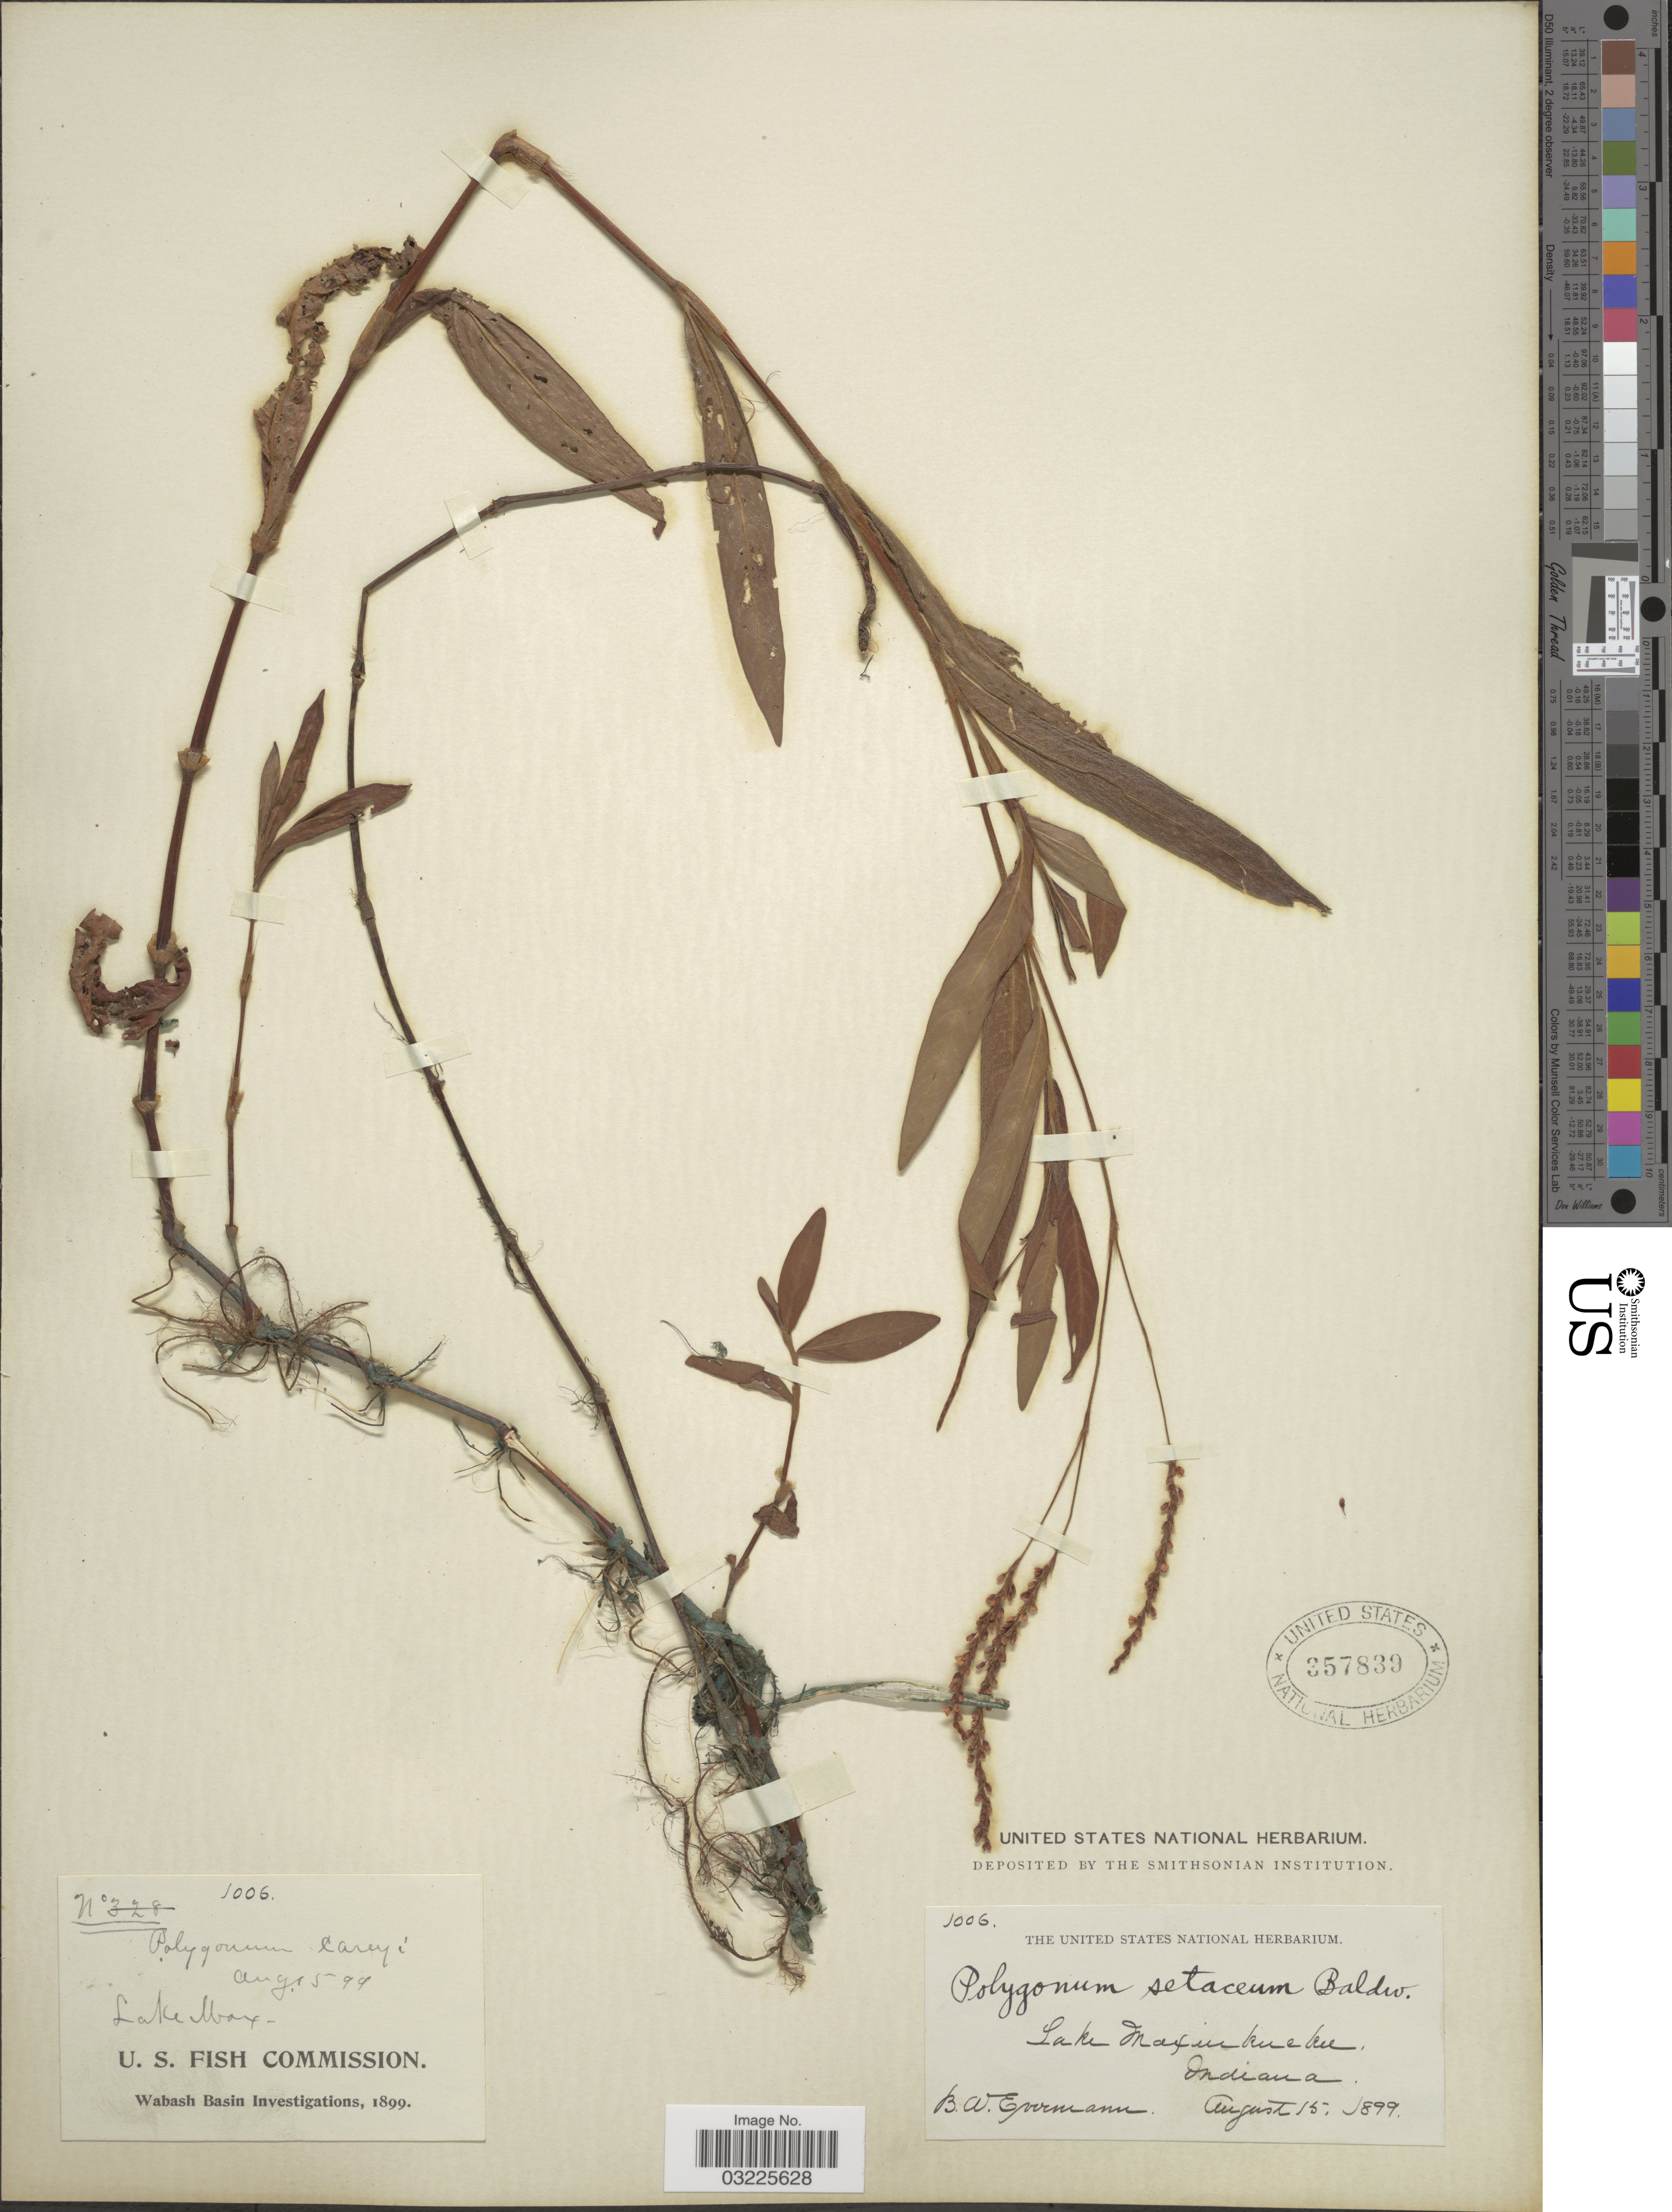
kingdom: Plantae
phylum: Tracheophyta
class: Magnoliopsida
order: Caryophyllales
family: Polygonaceae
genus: Persicaria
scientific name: Persicaria hydropiperoides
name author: (Michx.) Small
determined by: Atha, D. E.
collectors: B. W. Evermann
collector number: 1006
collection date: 1899-08-15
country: United States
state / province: Indiana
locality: Lake Maxinkuckee.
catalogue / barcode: US 357839